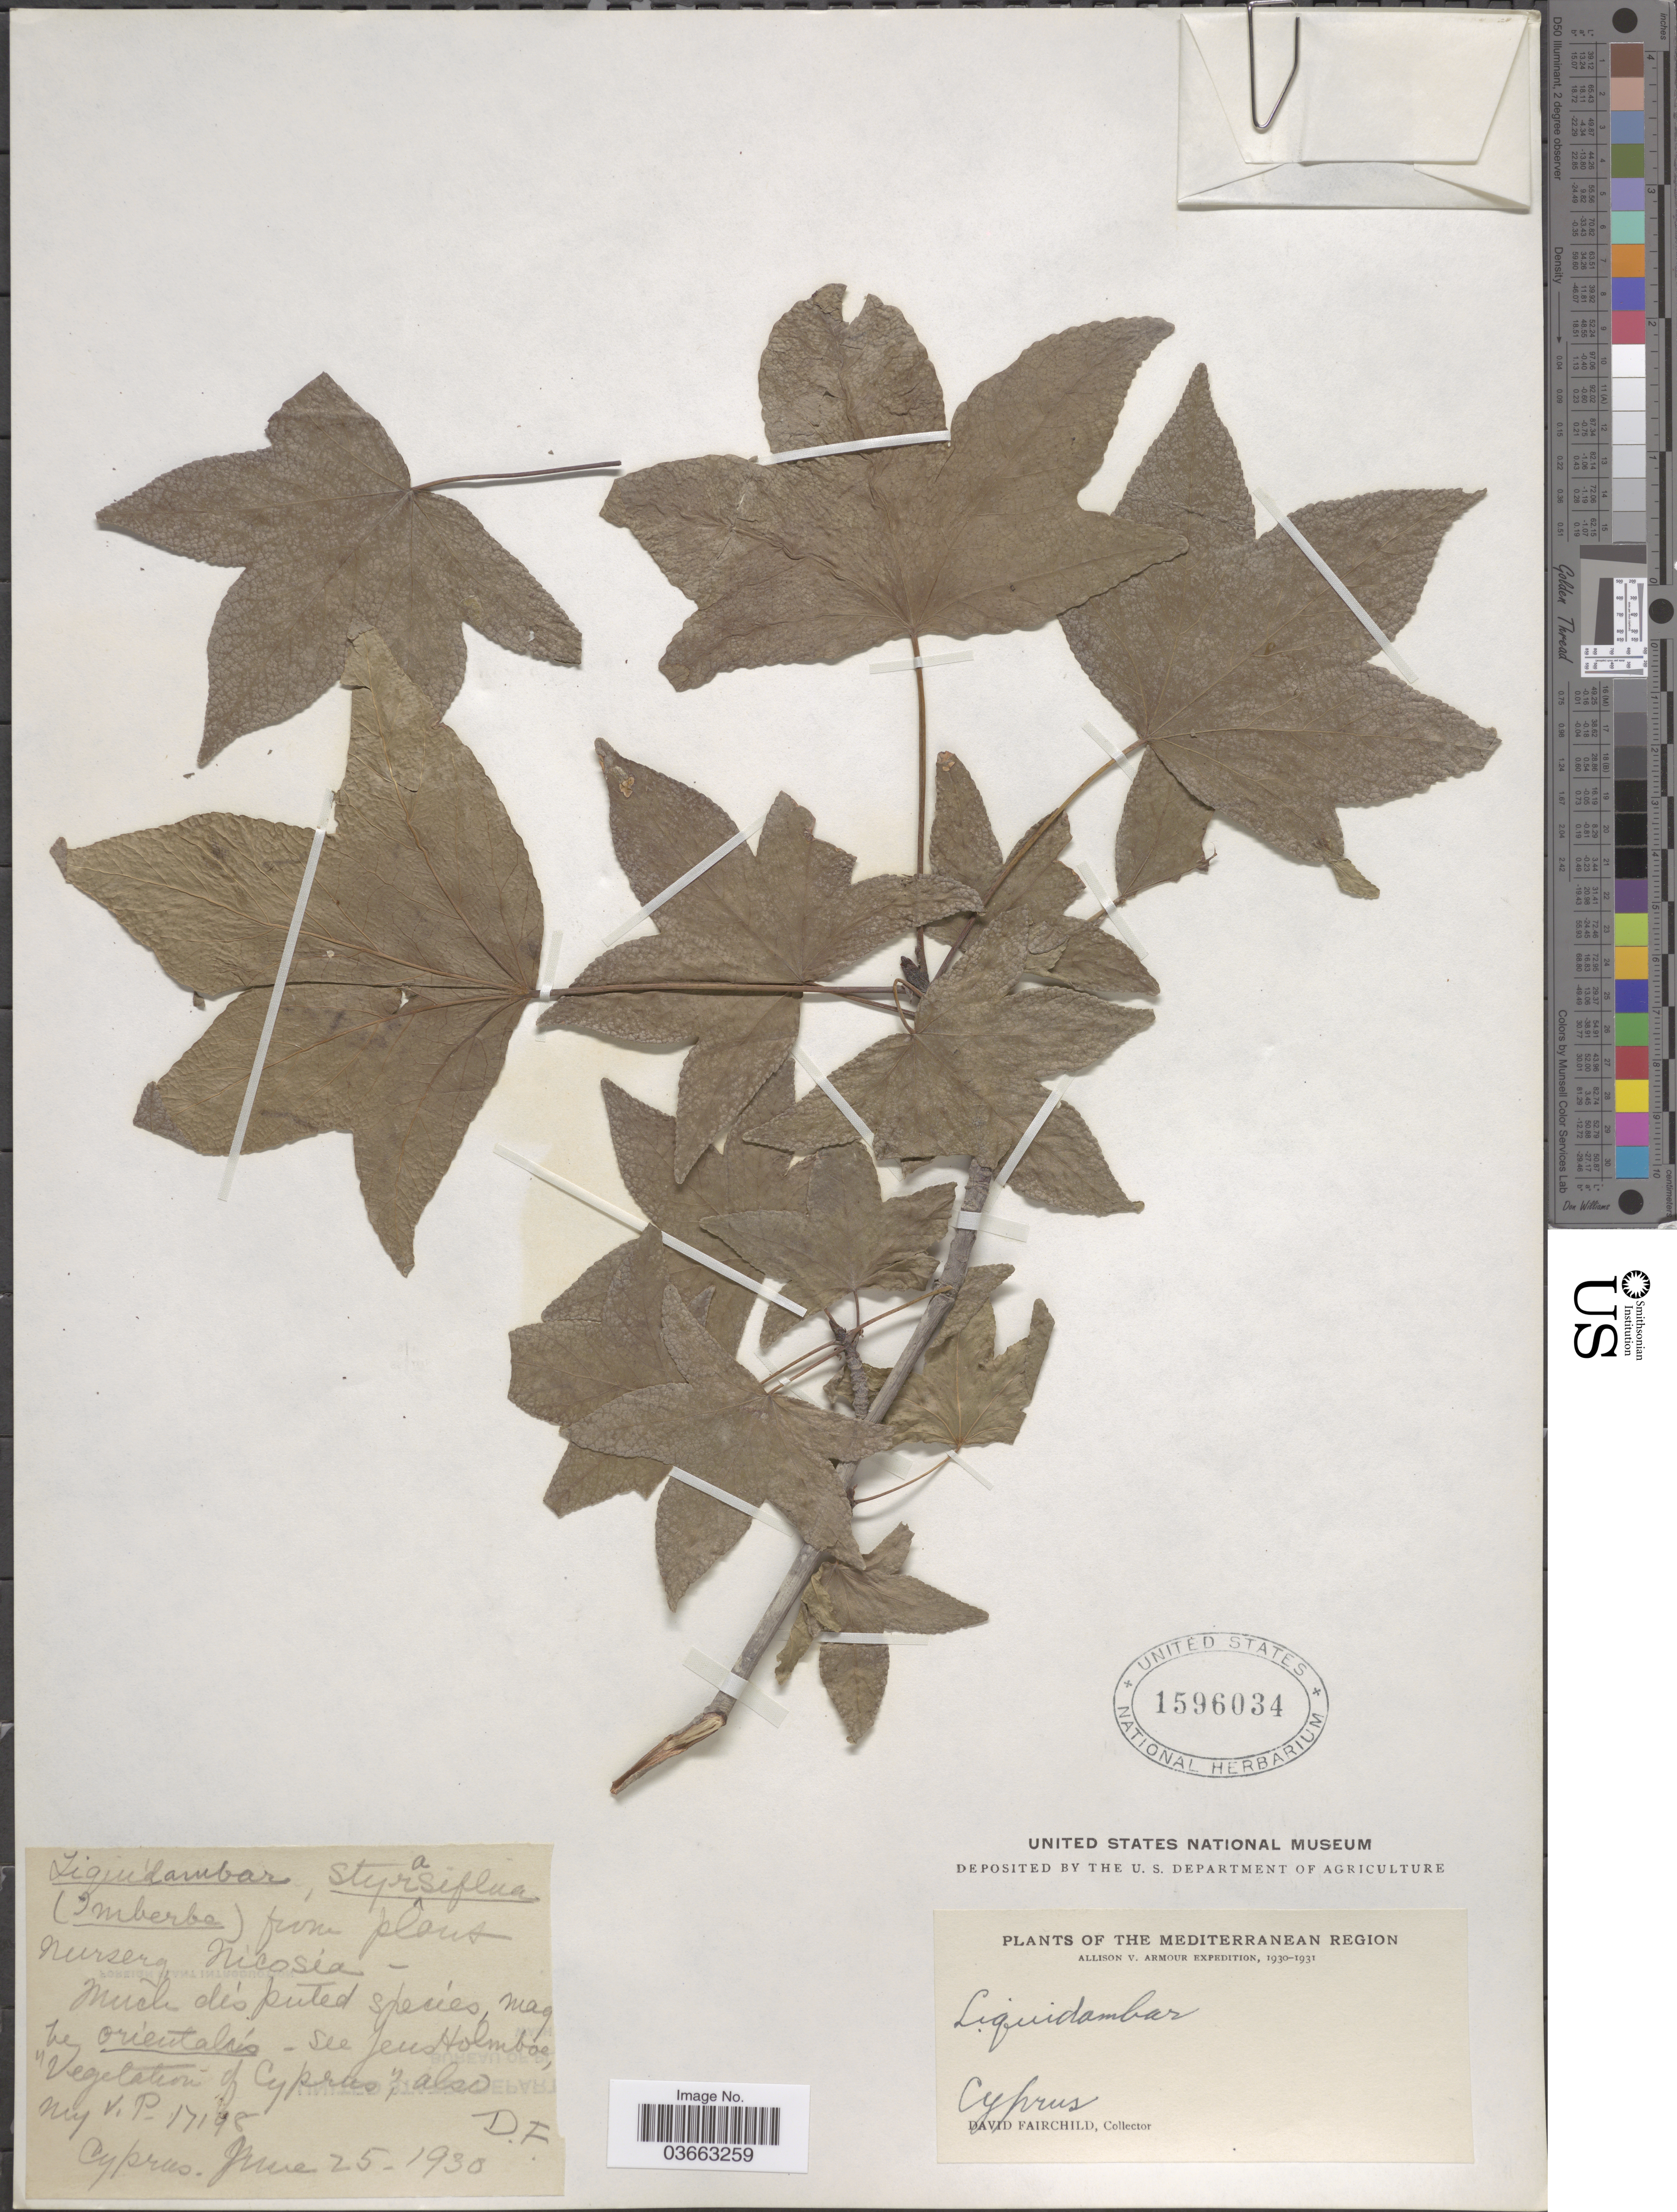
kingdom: Plantae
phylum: Tracheophyta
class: Magnoliopsida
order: Saxifragales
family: Altingiaceae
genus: Liquidambar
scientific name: Liquidambar styraciflua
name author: L.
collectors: D. Fairchild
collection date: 1930-06-25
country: Cyprus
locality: The Mediterranean Region. Nursery, Nicosia.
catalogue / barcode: US 1596034